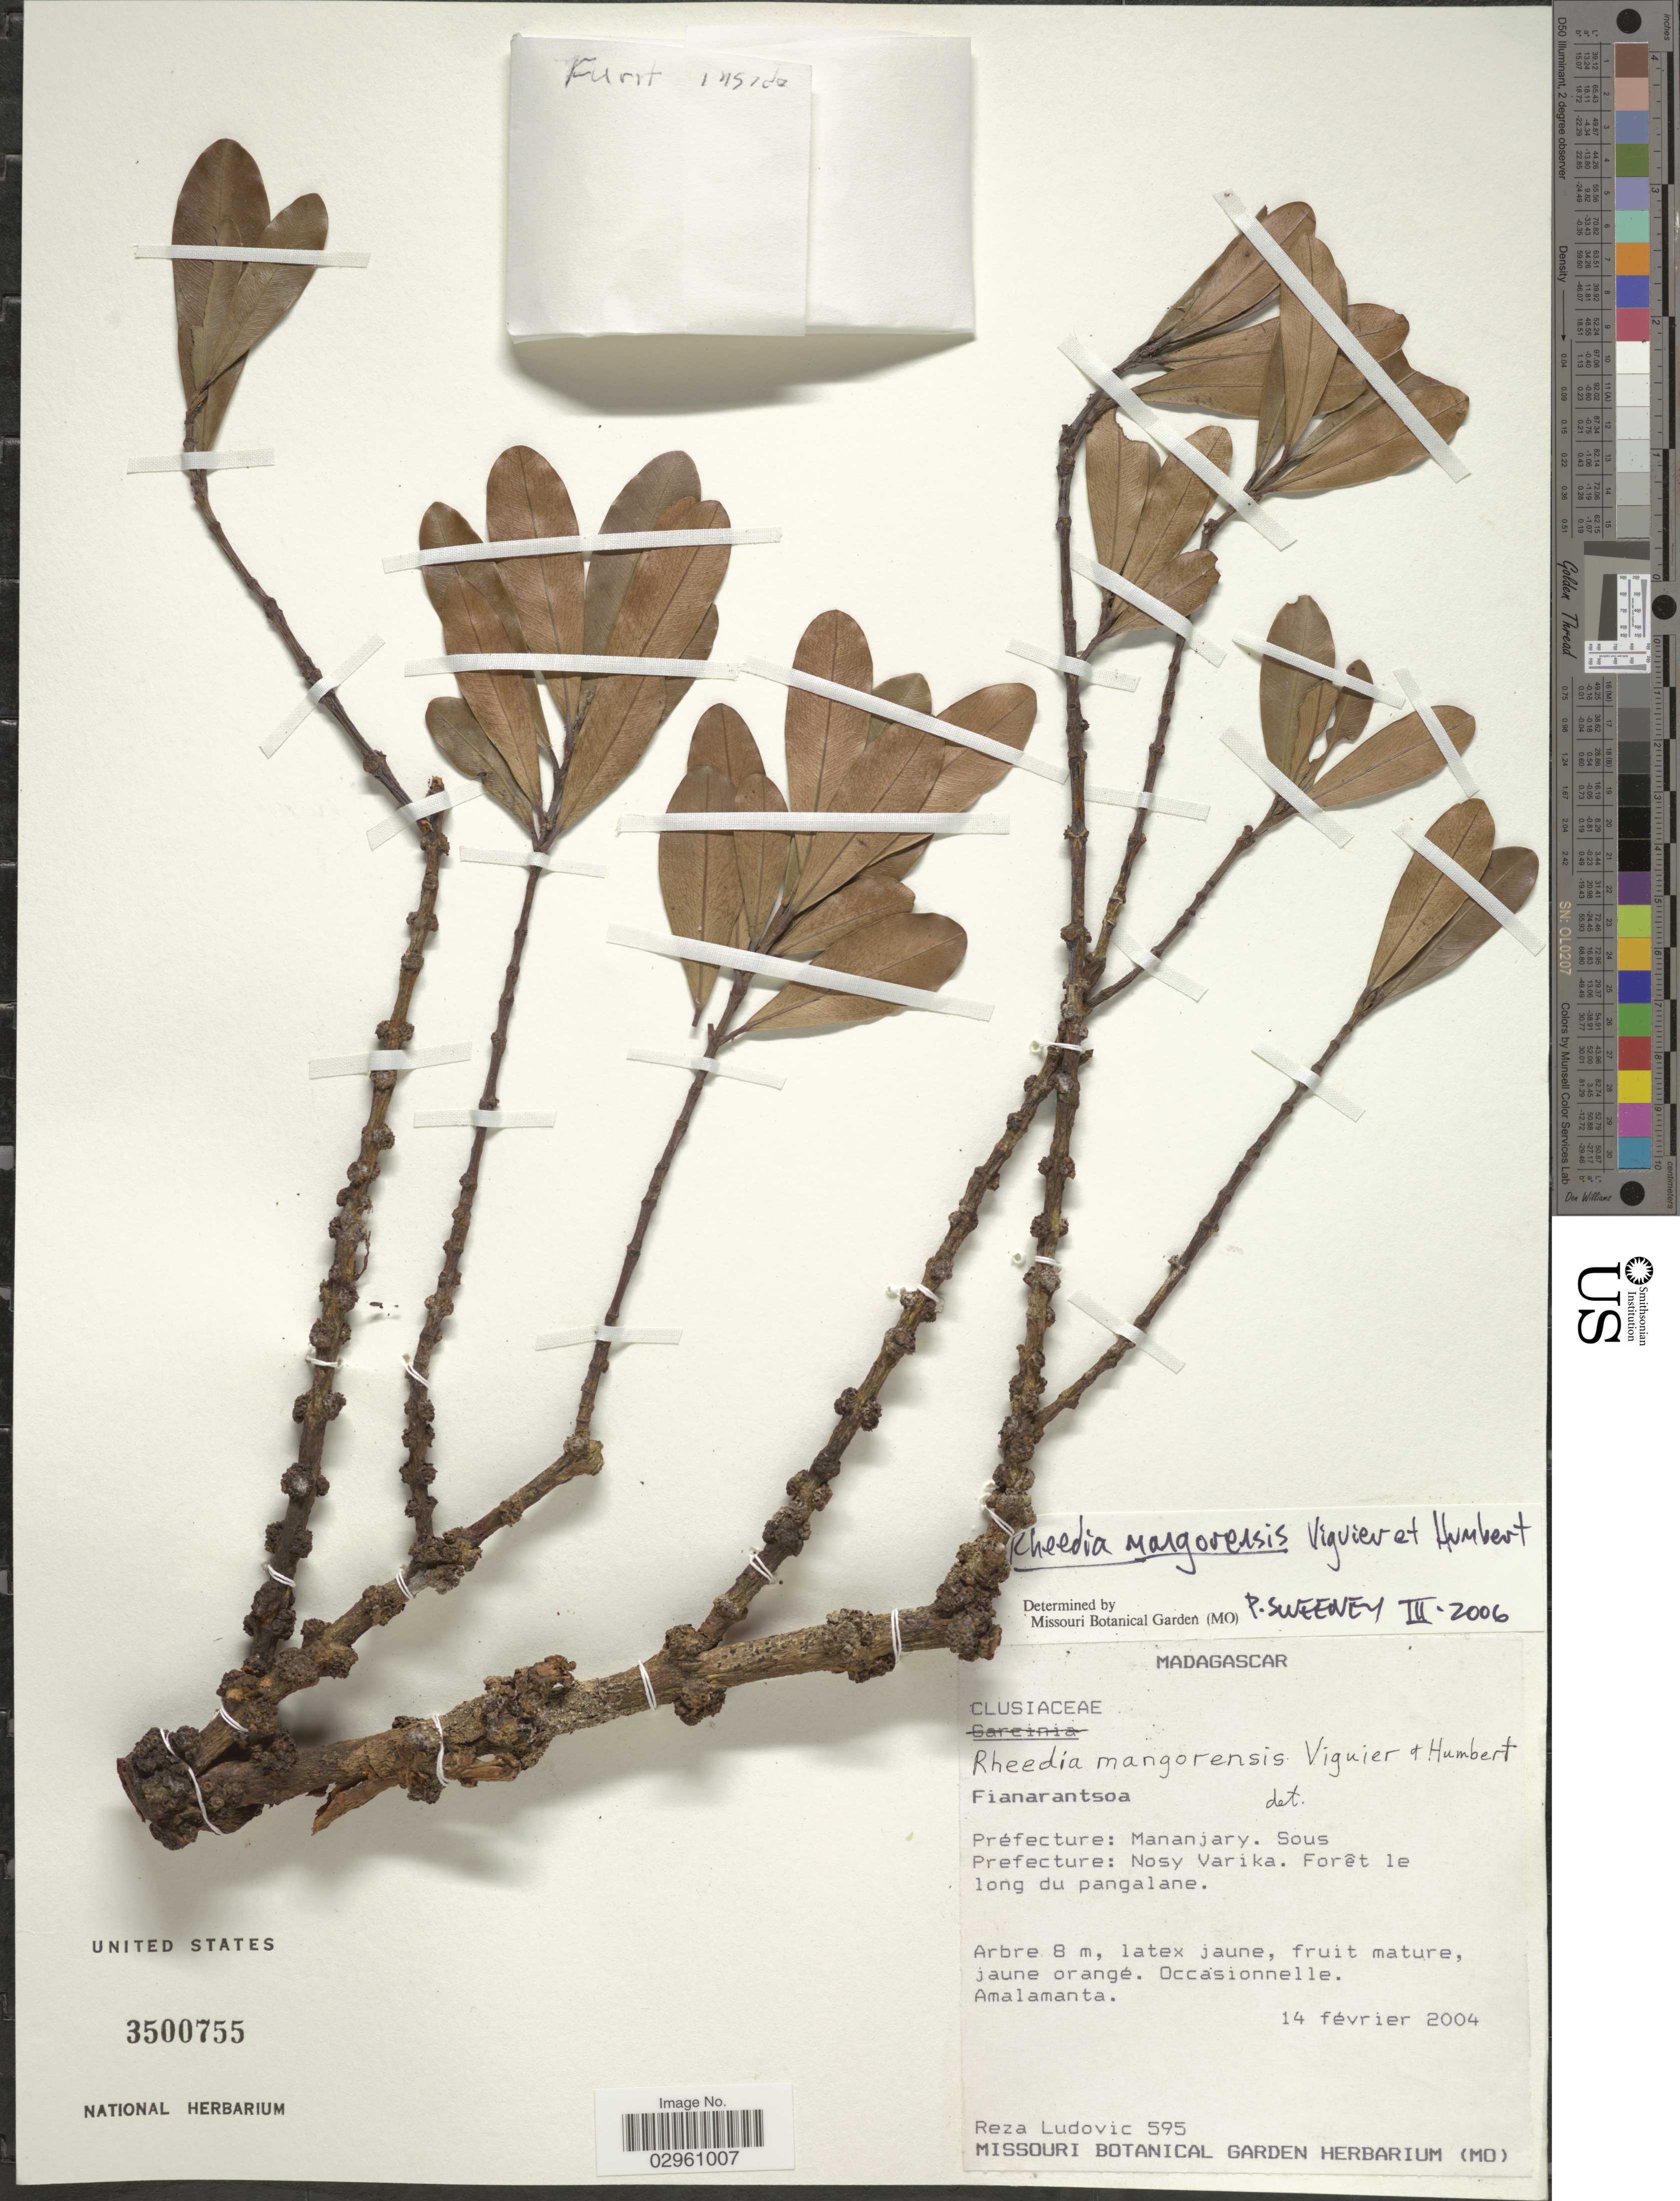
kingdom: Plantae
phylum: Tracheophyta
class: Magnoliopsida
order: Malpighiales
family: Clusiaceae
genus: Garcinia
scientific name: Garcinia mangorensis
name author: (R. Vig. & Humbert) P.W. Sweeney & Z.S. Rogers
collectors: R. Ludovic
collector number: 595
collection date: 2004-02-14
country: Madagascar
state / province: Vatovavy Fitovinany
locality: Préfecture: Mananjary. Sous Prefecture: Nosy Varika. Forêt le long du pangalane.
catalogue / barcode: US 3500755